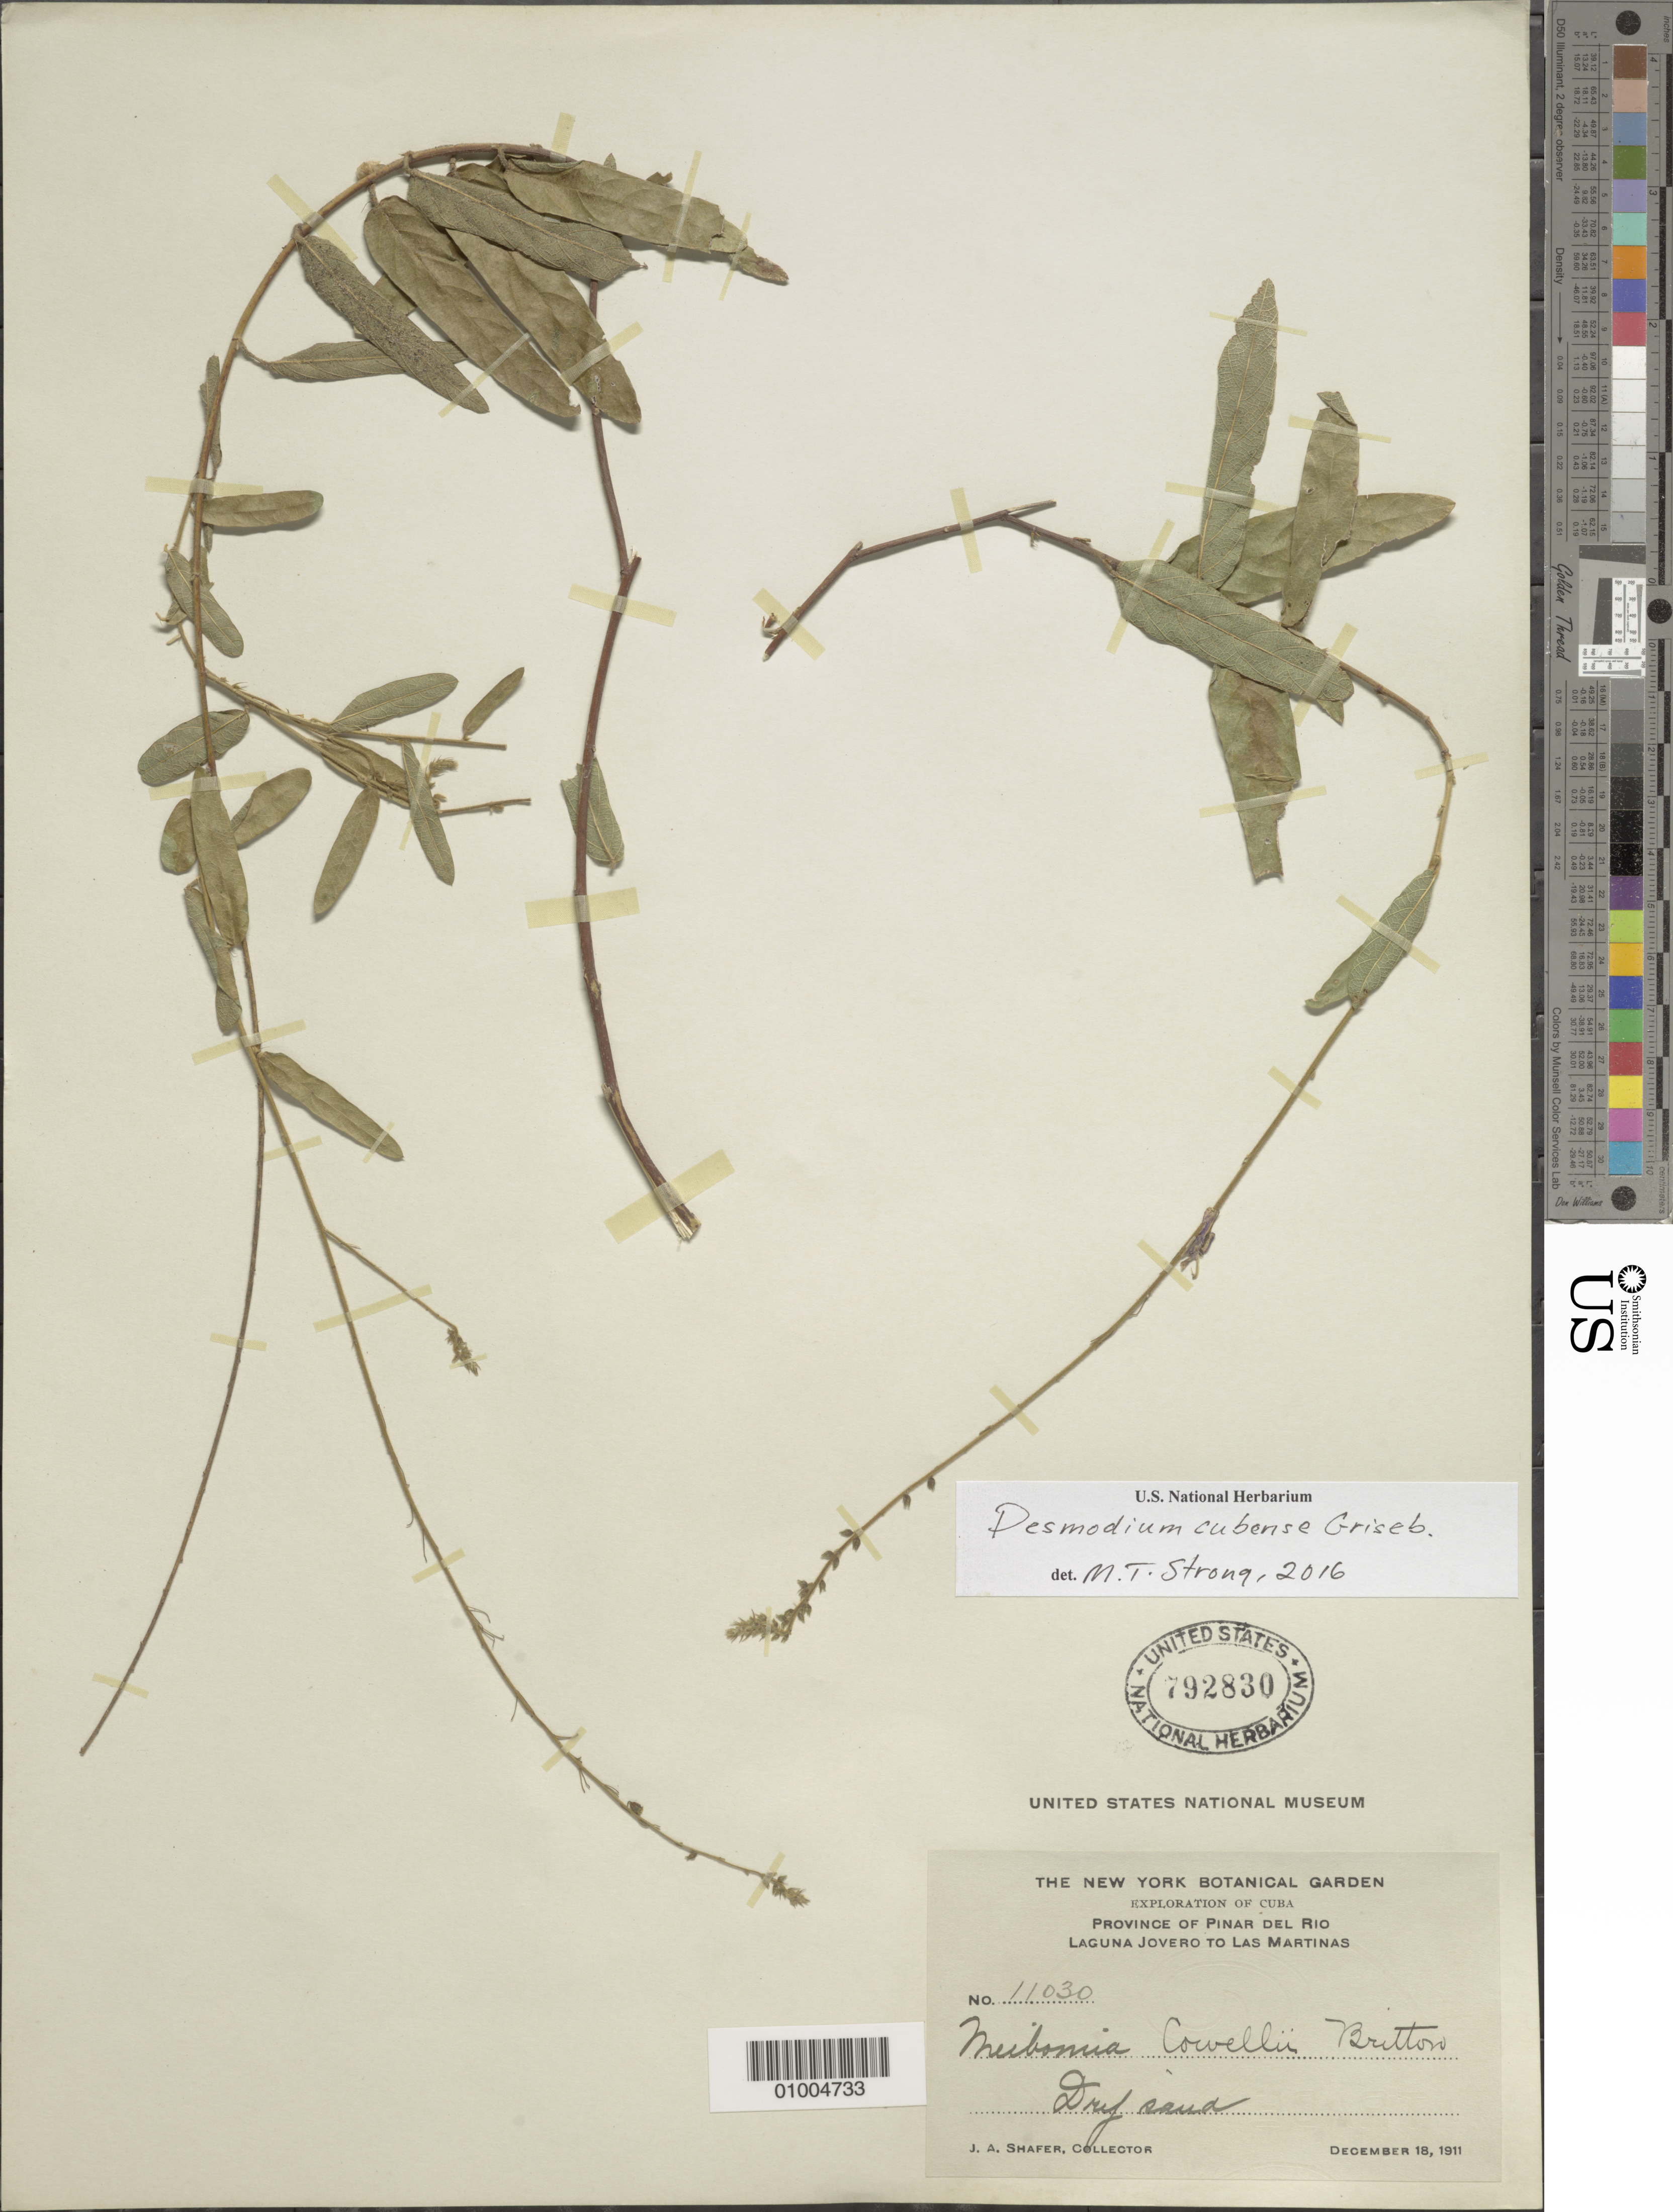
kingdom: Plantae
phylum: Tracheophyta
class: Magnoliopsida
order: Fabales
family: Fabaceae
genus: Desmodium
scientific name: Desmodium cubense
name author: Griseb.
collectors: J. A. Shafer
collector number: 11030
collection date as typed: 18 Dec 1911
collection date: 1911-12-18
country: Cuba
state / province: Pinar del Rio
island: Cuba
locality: Laguna Jovero to Las Martinas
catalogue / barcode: US 792830